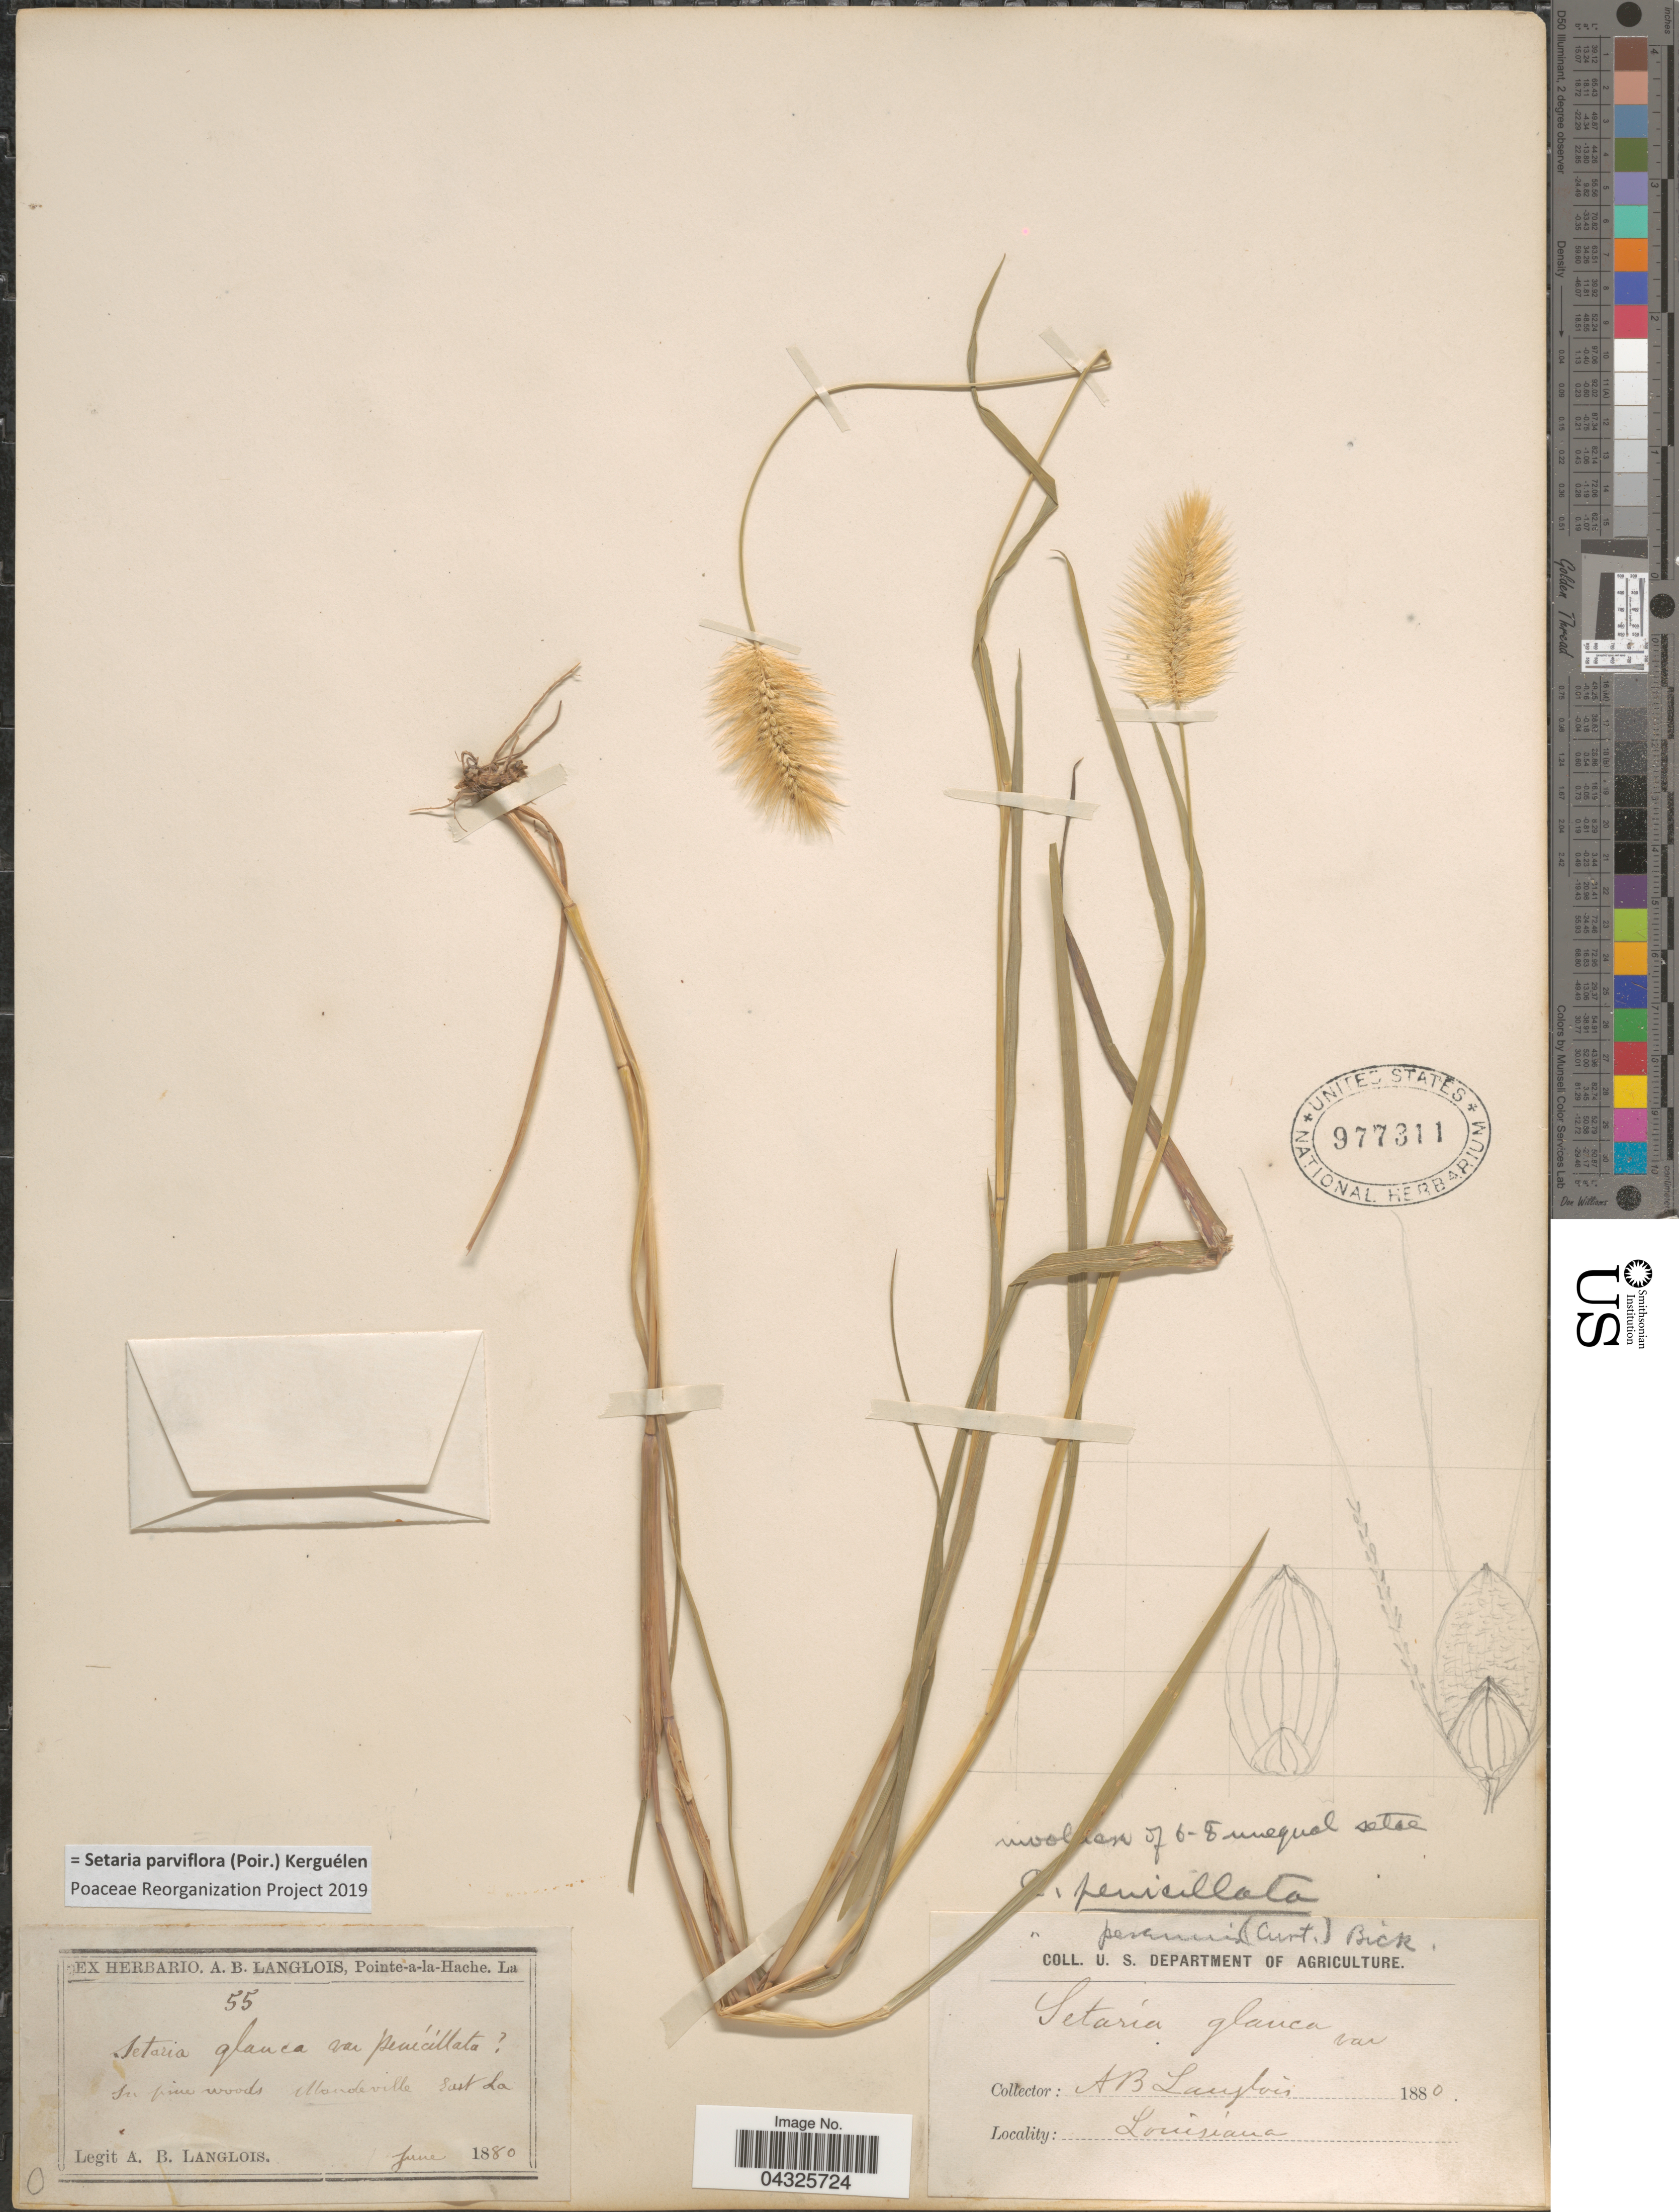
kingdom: Plantae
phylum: Tracheophyta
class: Liliopsida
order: Poales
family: Poaceae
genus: Setaria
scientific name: Setaria parviflora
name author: (Poir.) Kerguélen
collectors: A. Langlois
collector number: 55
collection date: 1880-06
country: United States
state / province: Louisiana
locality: In pine woods Mondeville East La.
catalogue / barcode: US 977311